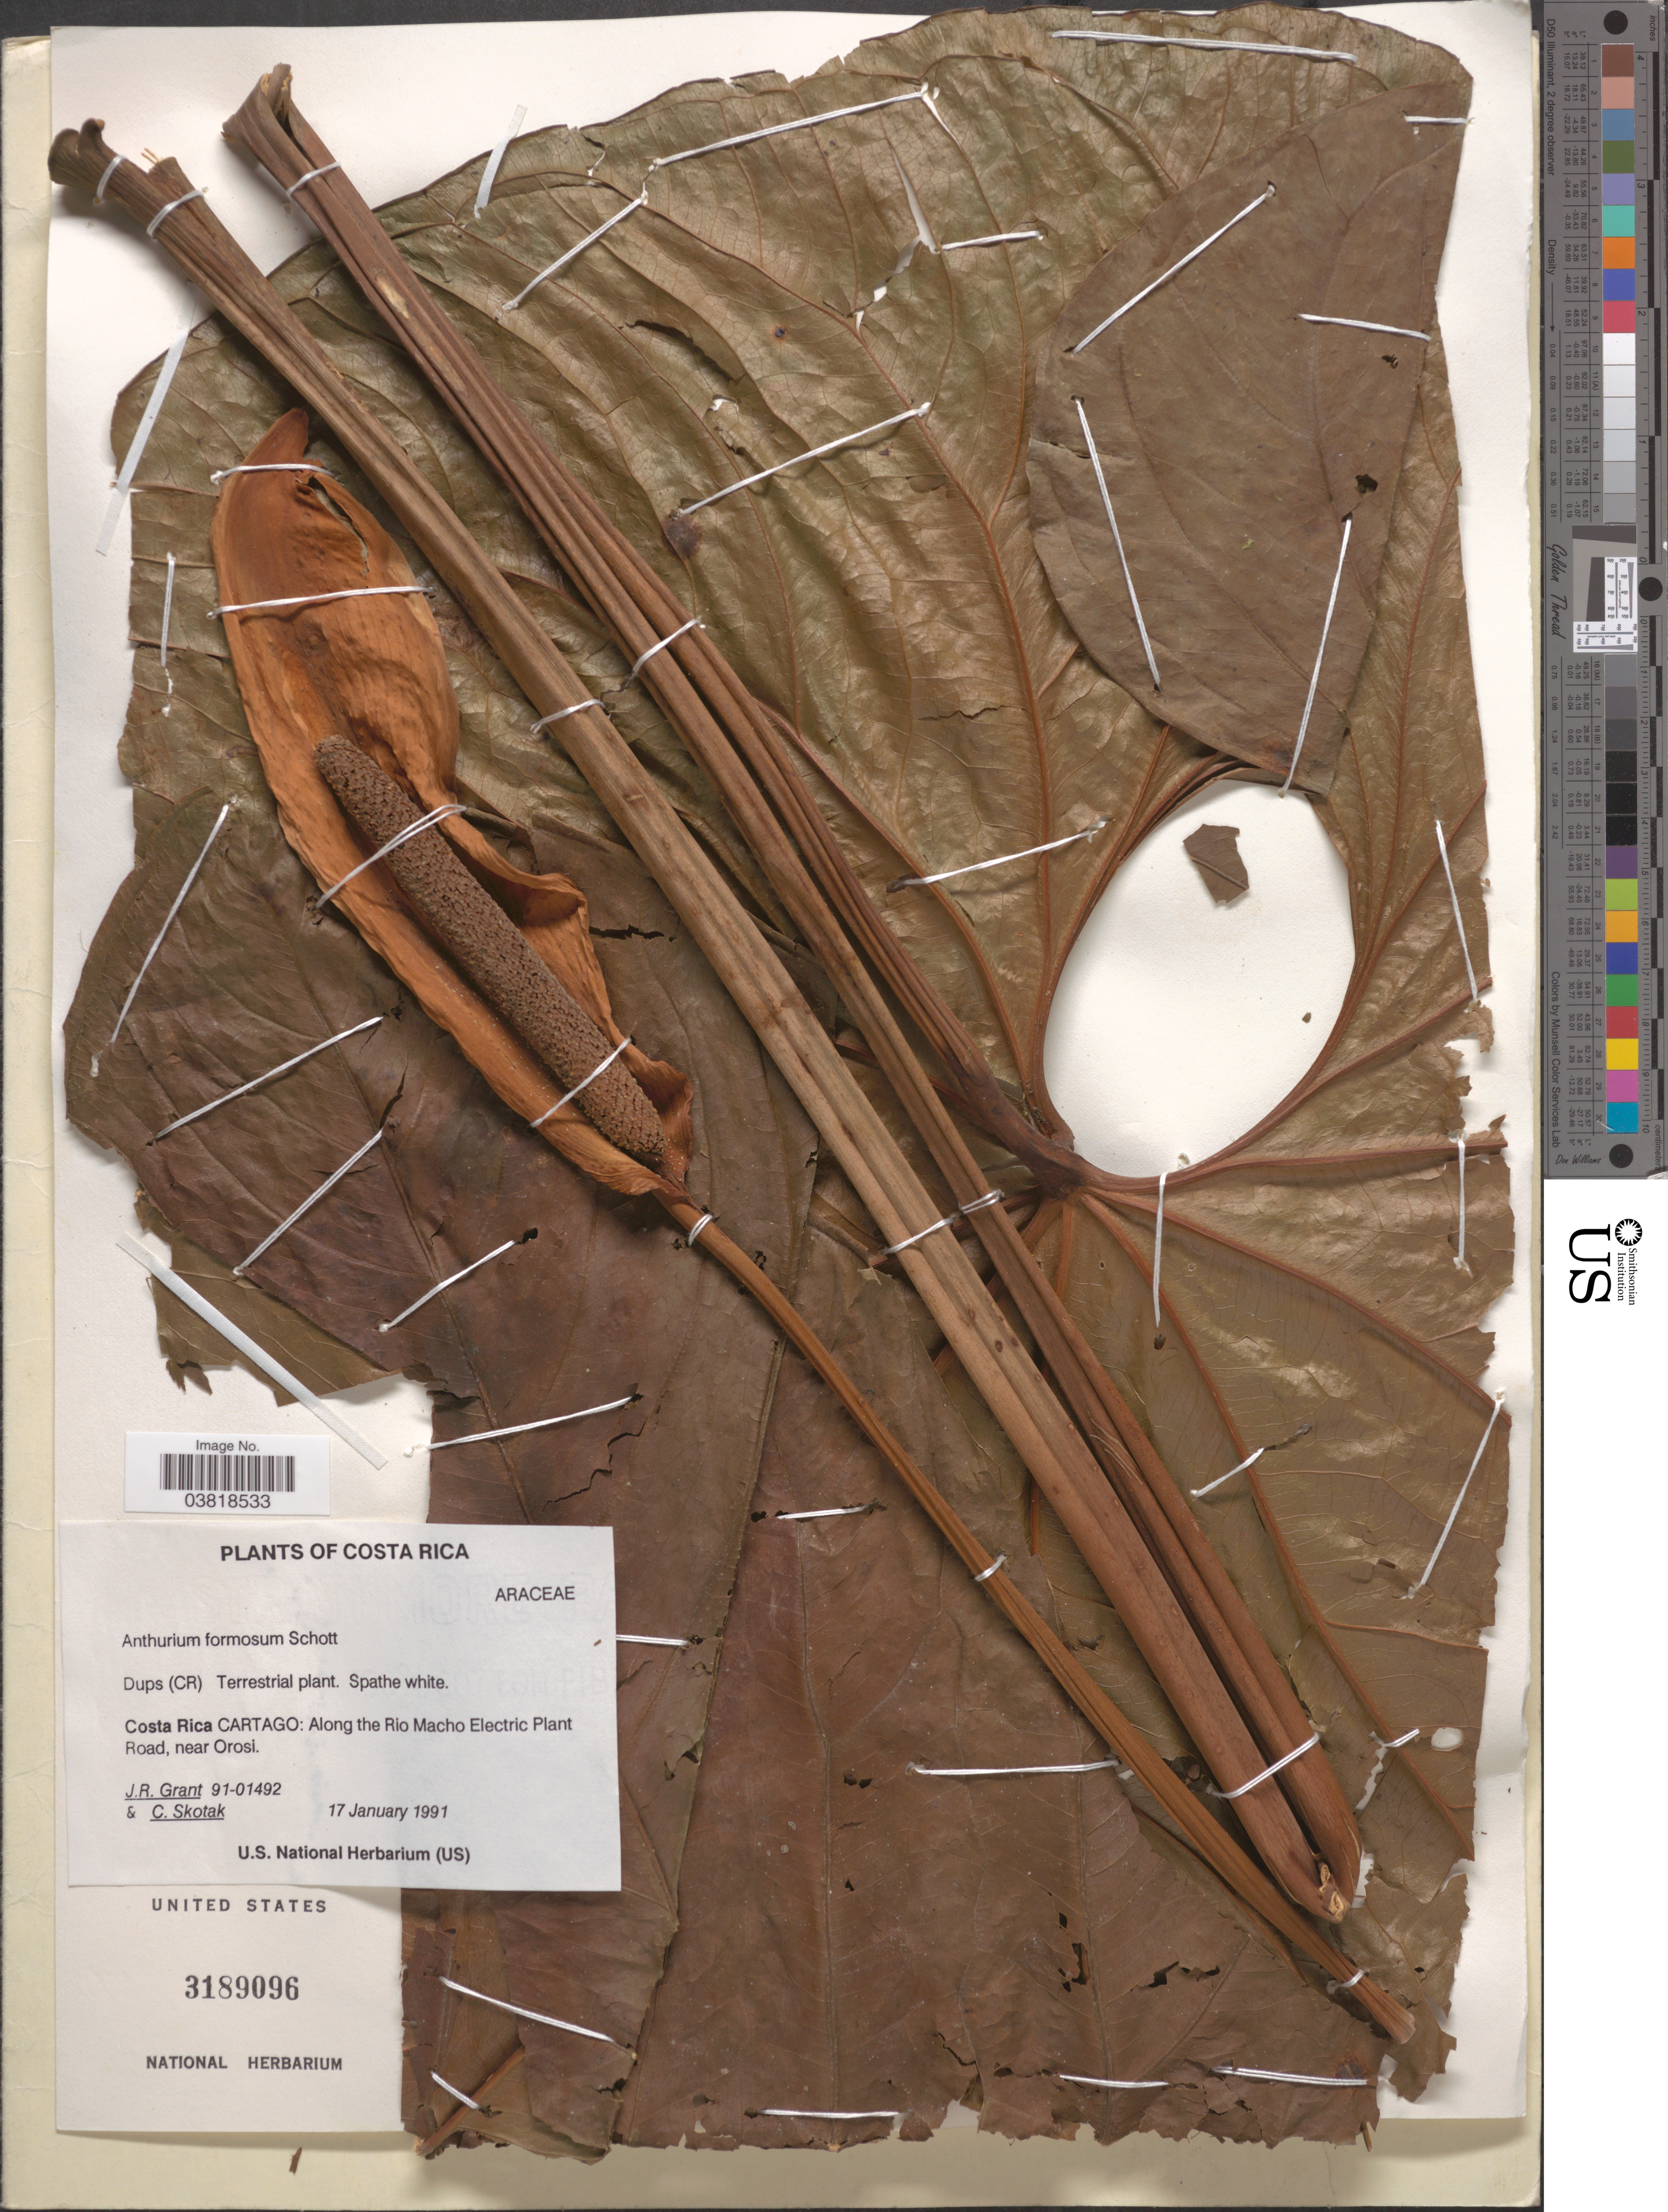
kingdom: Plantae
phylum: Tracheophyta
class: Liliopsida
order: Alismatales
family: Araceae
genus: Anthurium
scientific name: Anthurium formosum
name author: Schott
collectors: J. Grant & C. Skotak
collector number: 91-01492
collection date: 1991-01-17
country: Costa Rica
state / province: Cartago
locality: Along the Rio Macho Electric Plant Road, near Orosi.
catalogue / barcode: US 3189096